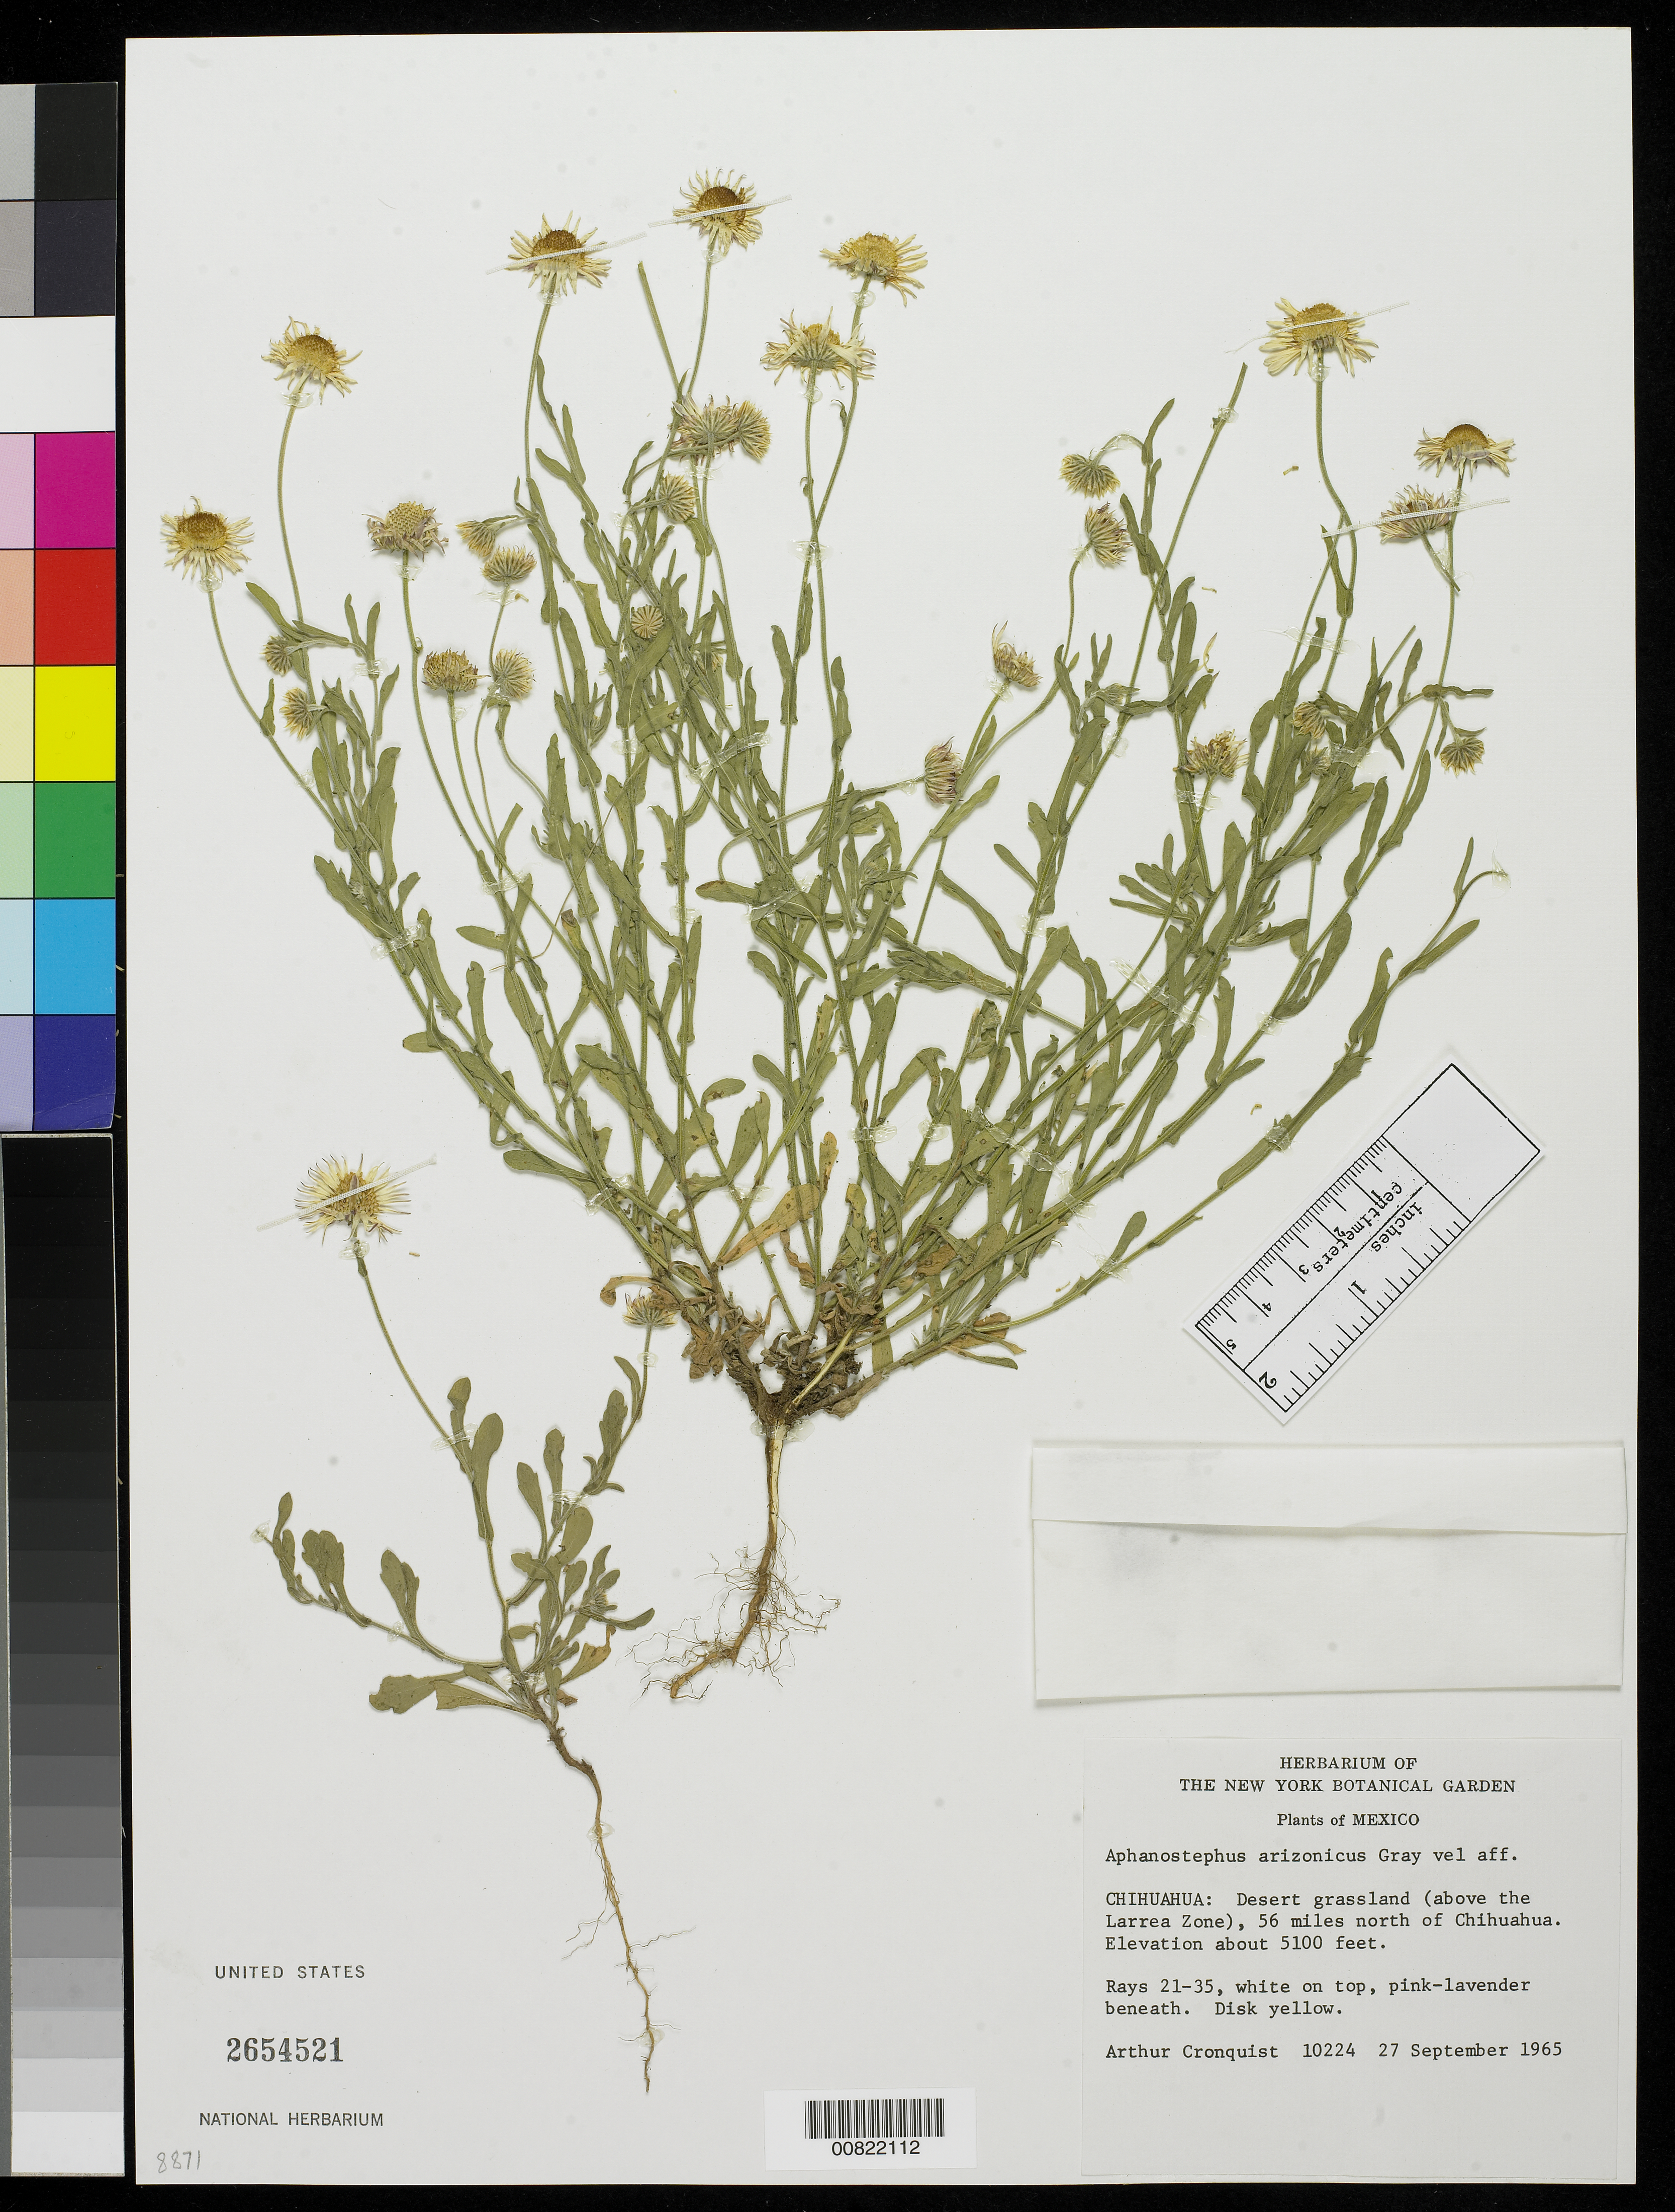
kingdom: Plantae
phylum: Tracheophyta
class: Magnoliopsida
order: Asterales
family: Asteraceae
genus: Aphanostephus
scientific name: Aphanostephus arizonicus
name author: A. Gray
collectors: A. J. Cronquist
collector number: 10224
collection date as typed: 27 Sep 1965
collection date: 1965-09-27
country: Mexico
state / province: Chihuahua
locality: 56 miles north of Chihuahua.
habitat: Desert grassland (above the Larrea Zone).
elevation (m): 1554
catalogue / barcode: US 2654521